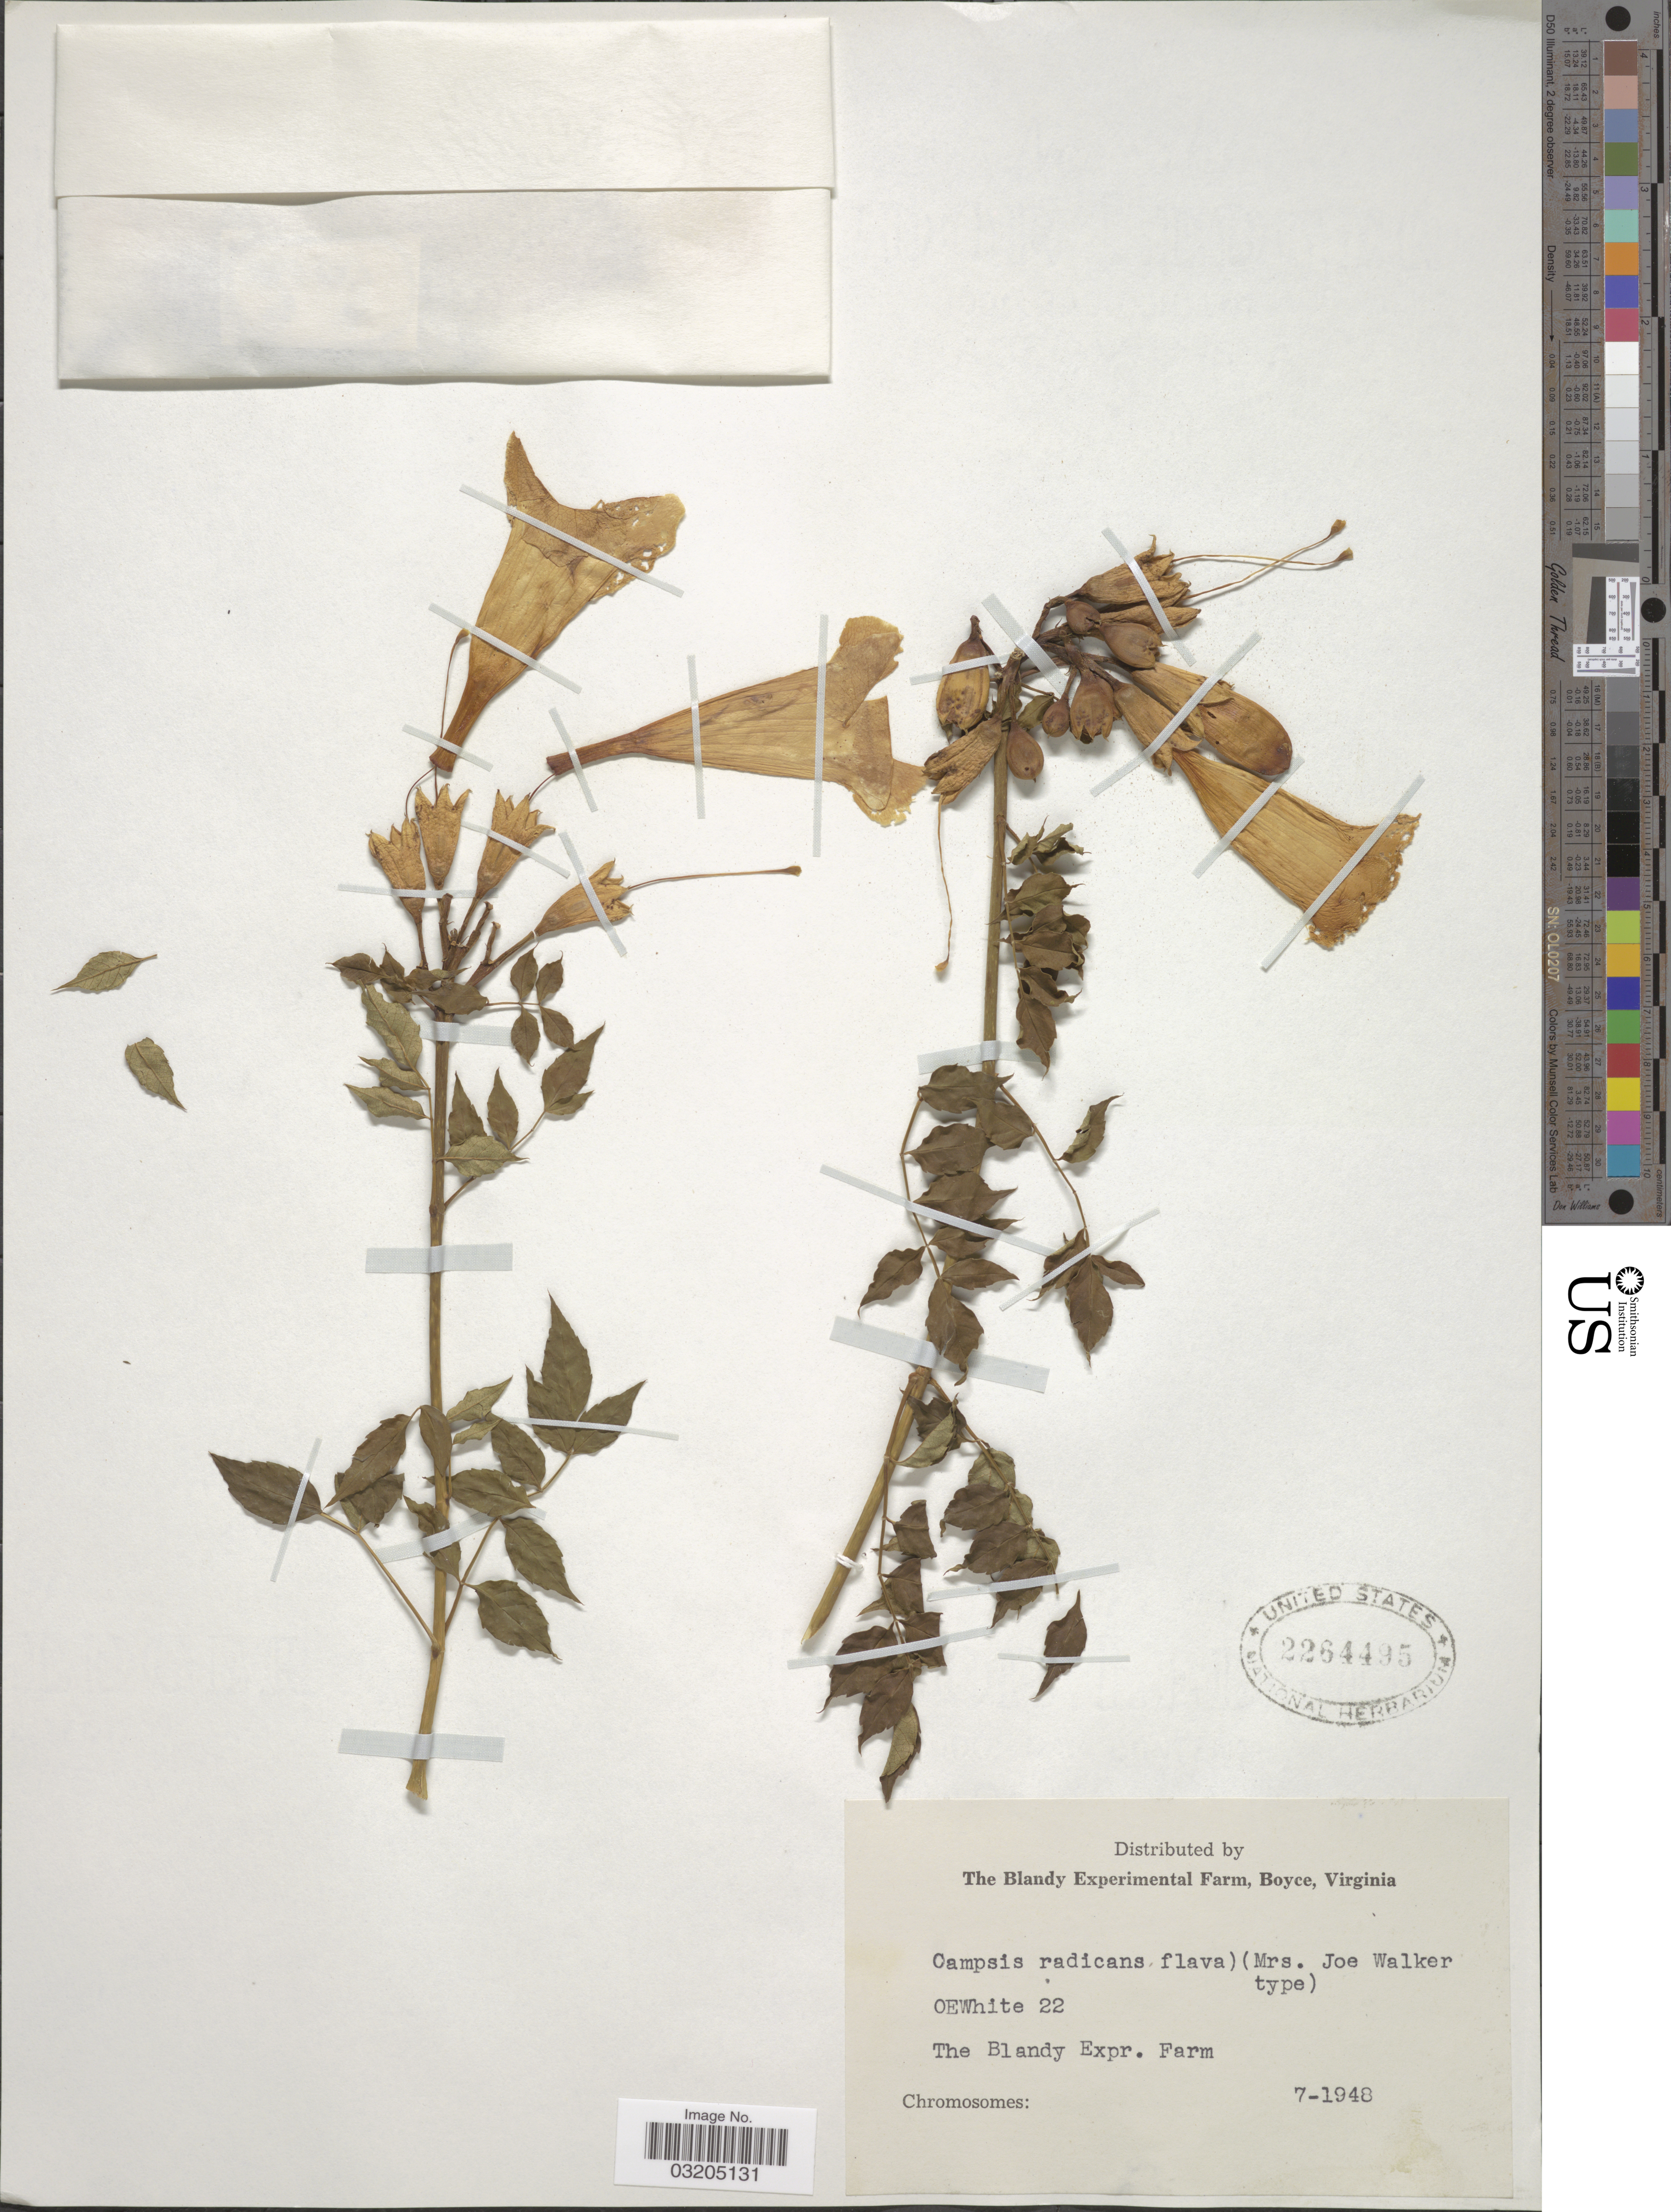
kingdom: Plantae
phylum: Tracheophyta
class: Magnoliopsida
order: Lamiales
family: Bignoniaceae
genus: Campsis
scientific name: Campsis radicans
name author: (L.) Seem.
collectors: O. E. White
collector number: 22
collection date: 1948-07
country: United States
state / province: Virginia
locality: The Blandy Expr. Farm.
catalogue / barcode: US 2264495